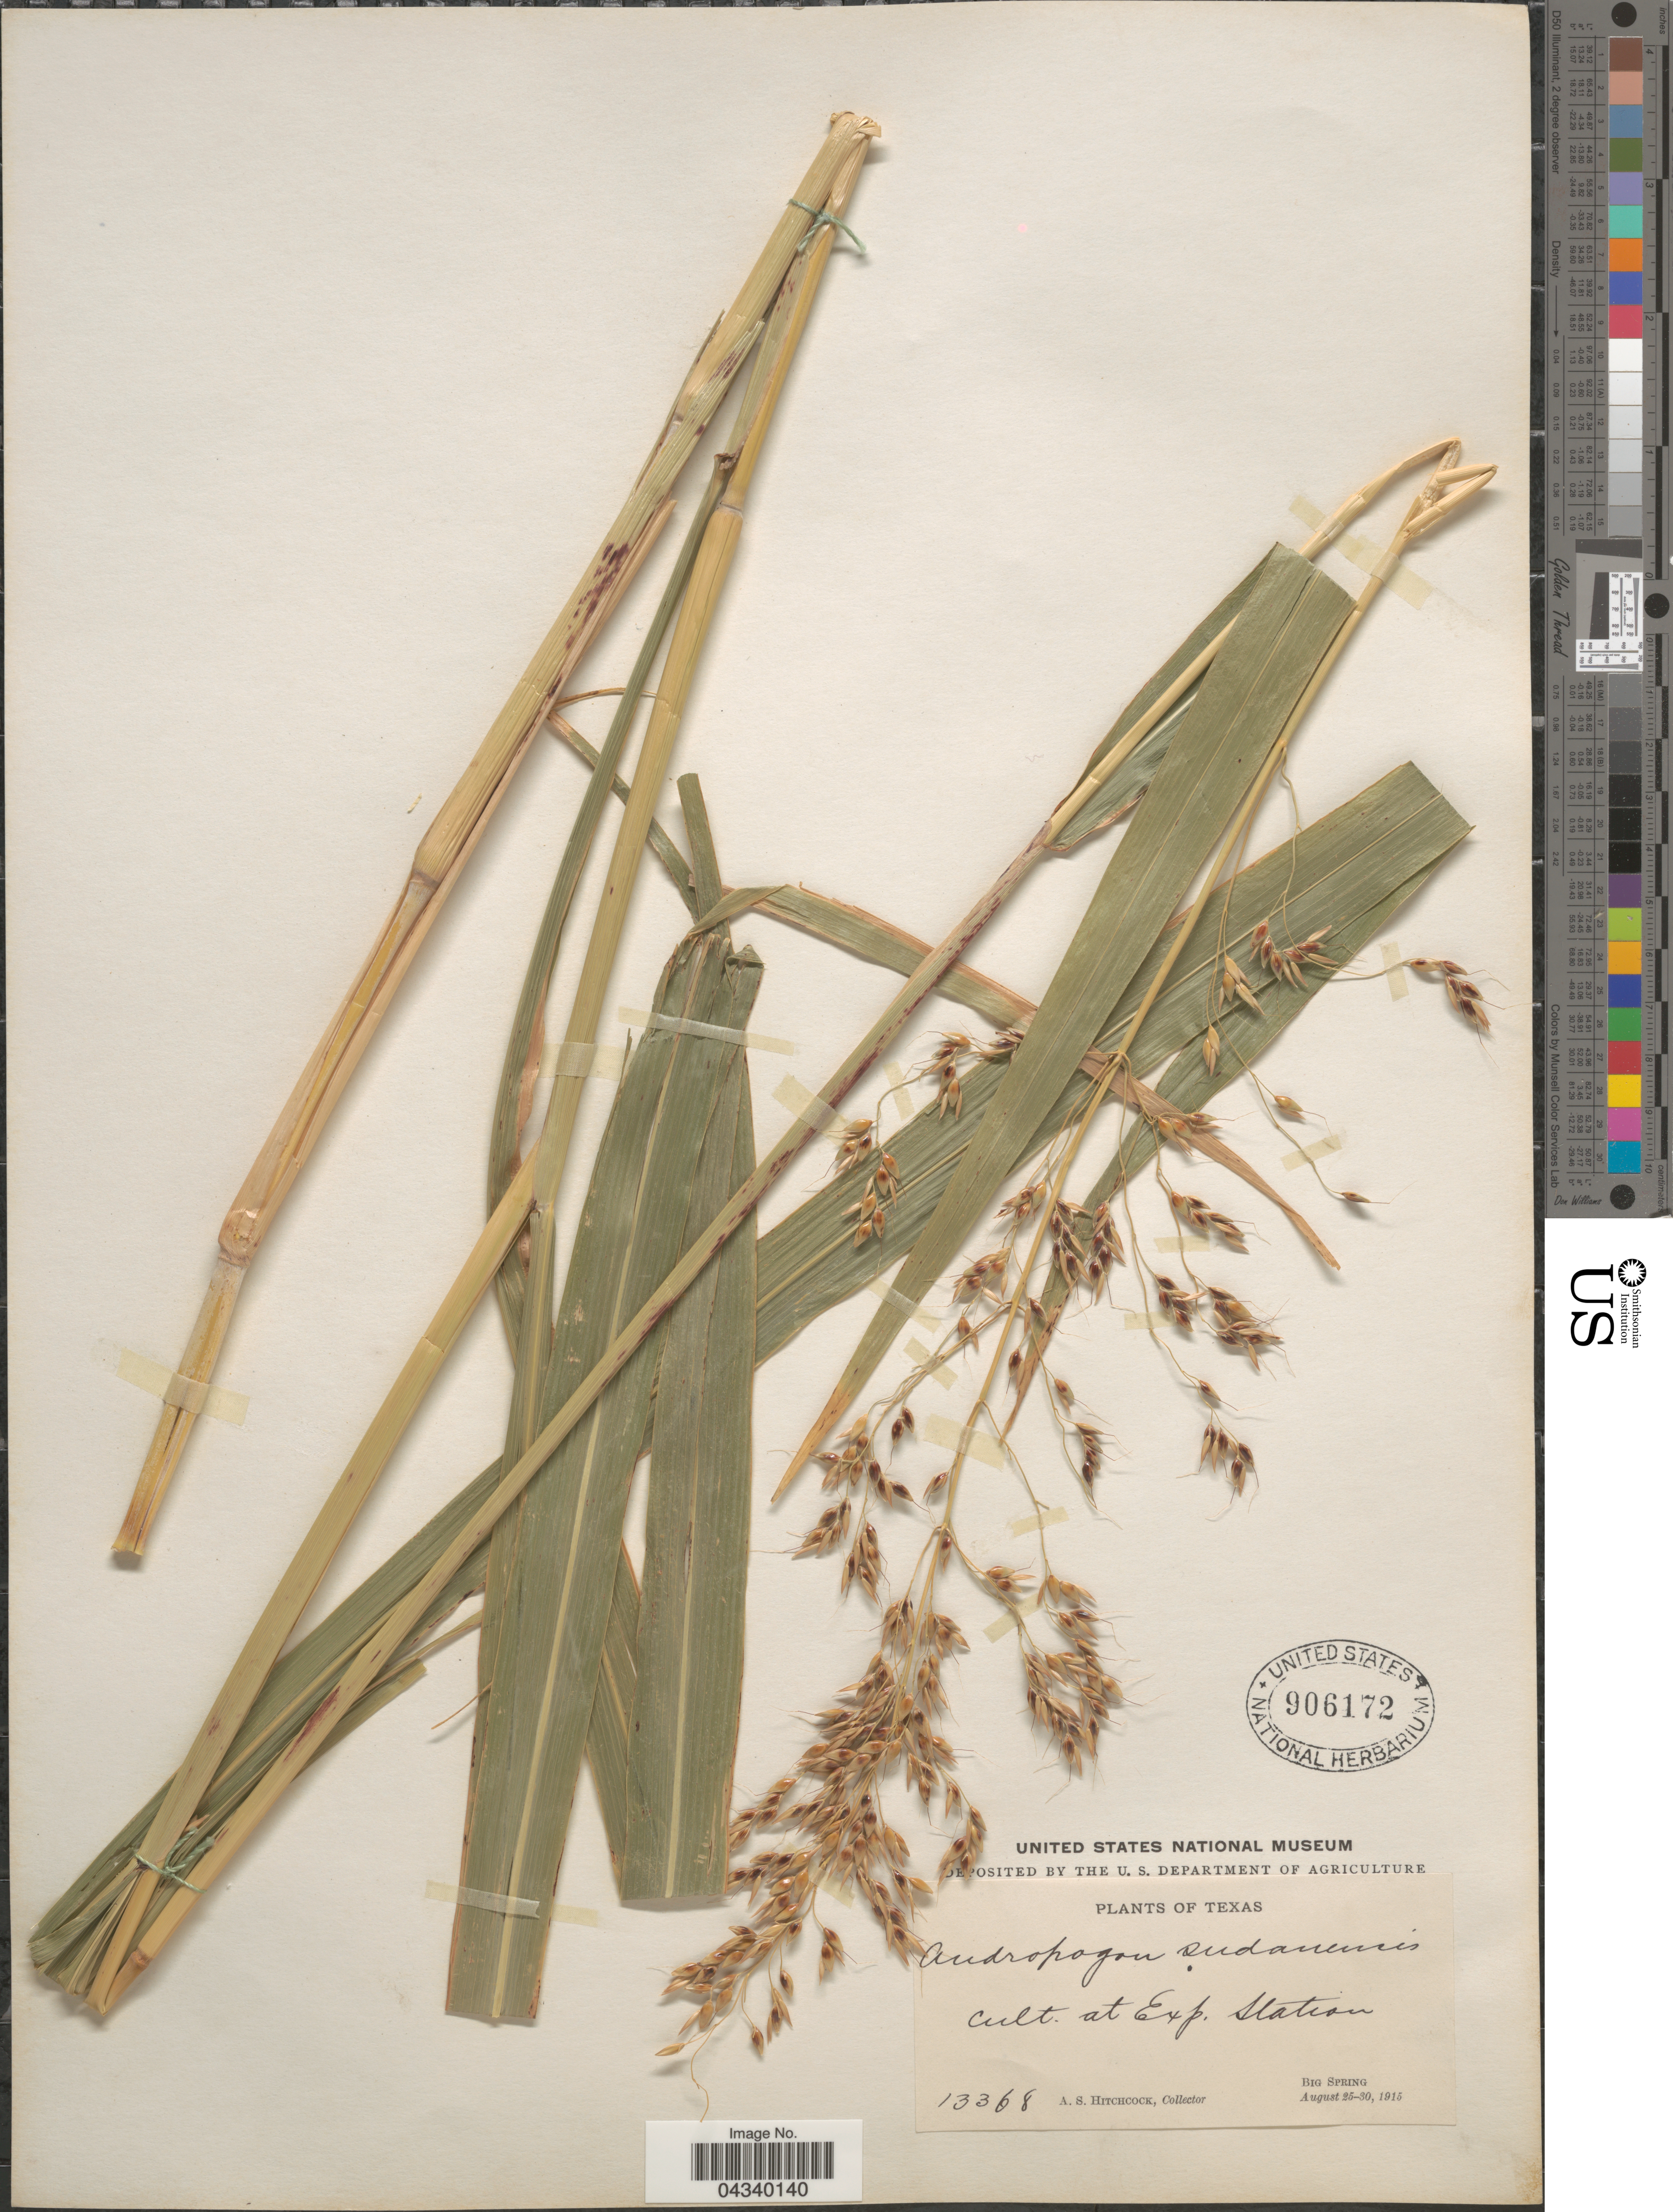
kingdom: Plantae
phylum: Tracheophyta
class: Liliopsida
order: Poales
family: Poaceae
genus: Sorghum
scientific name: Sorghum halepense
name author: (L.) Pers.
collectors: A. S. Hitchcock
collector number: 13368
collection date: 1915-08-25/1915-08-30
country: United States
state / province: Texas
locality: At Exp. Station. Big Spring.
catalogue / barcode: US 906172